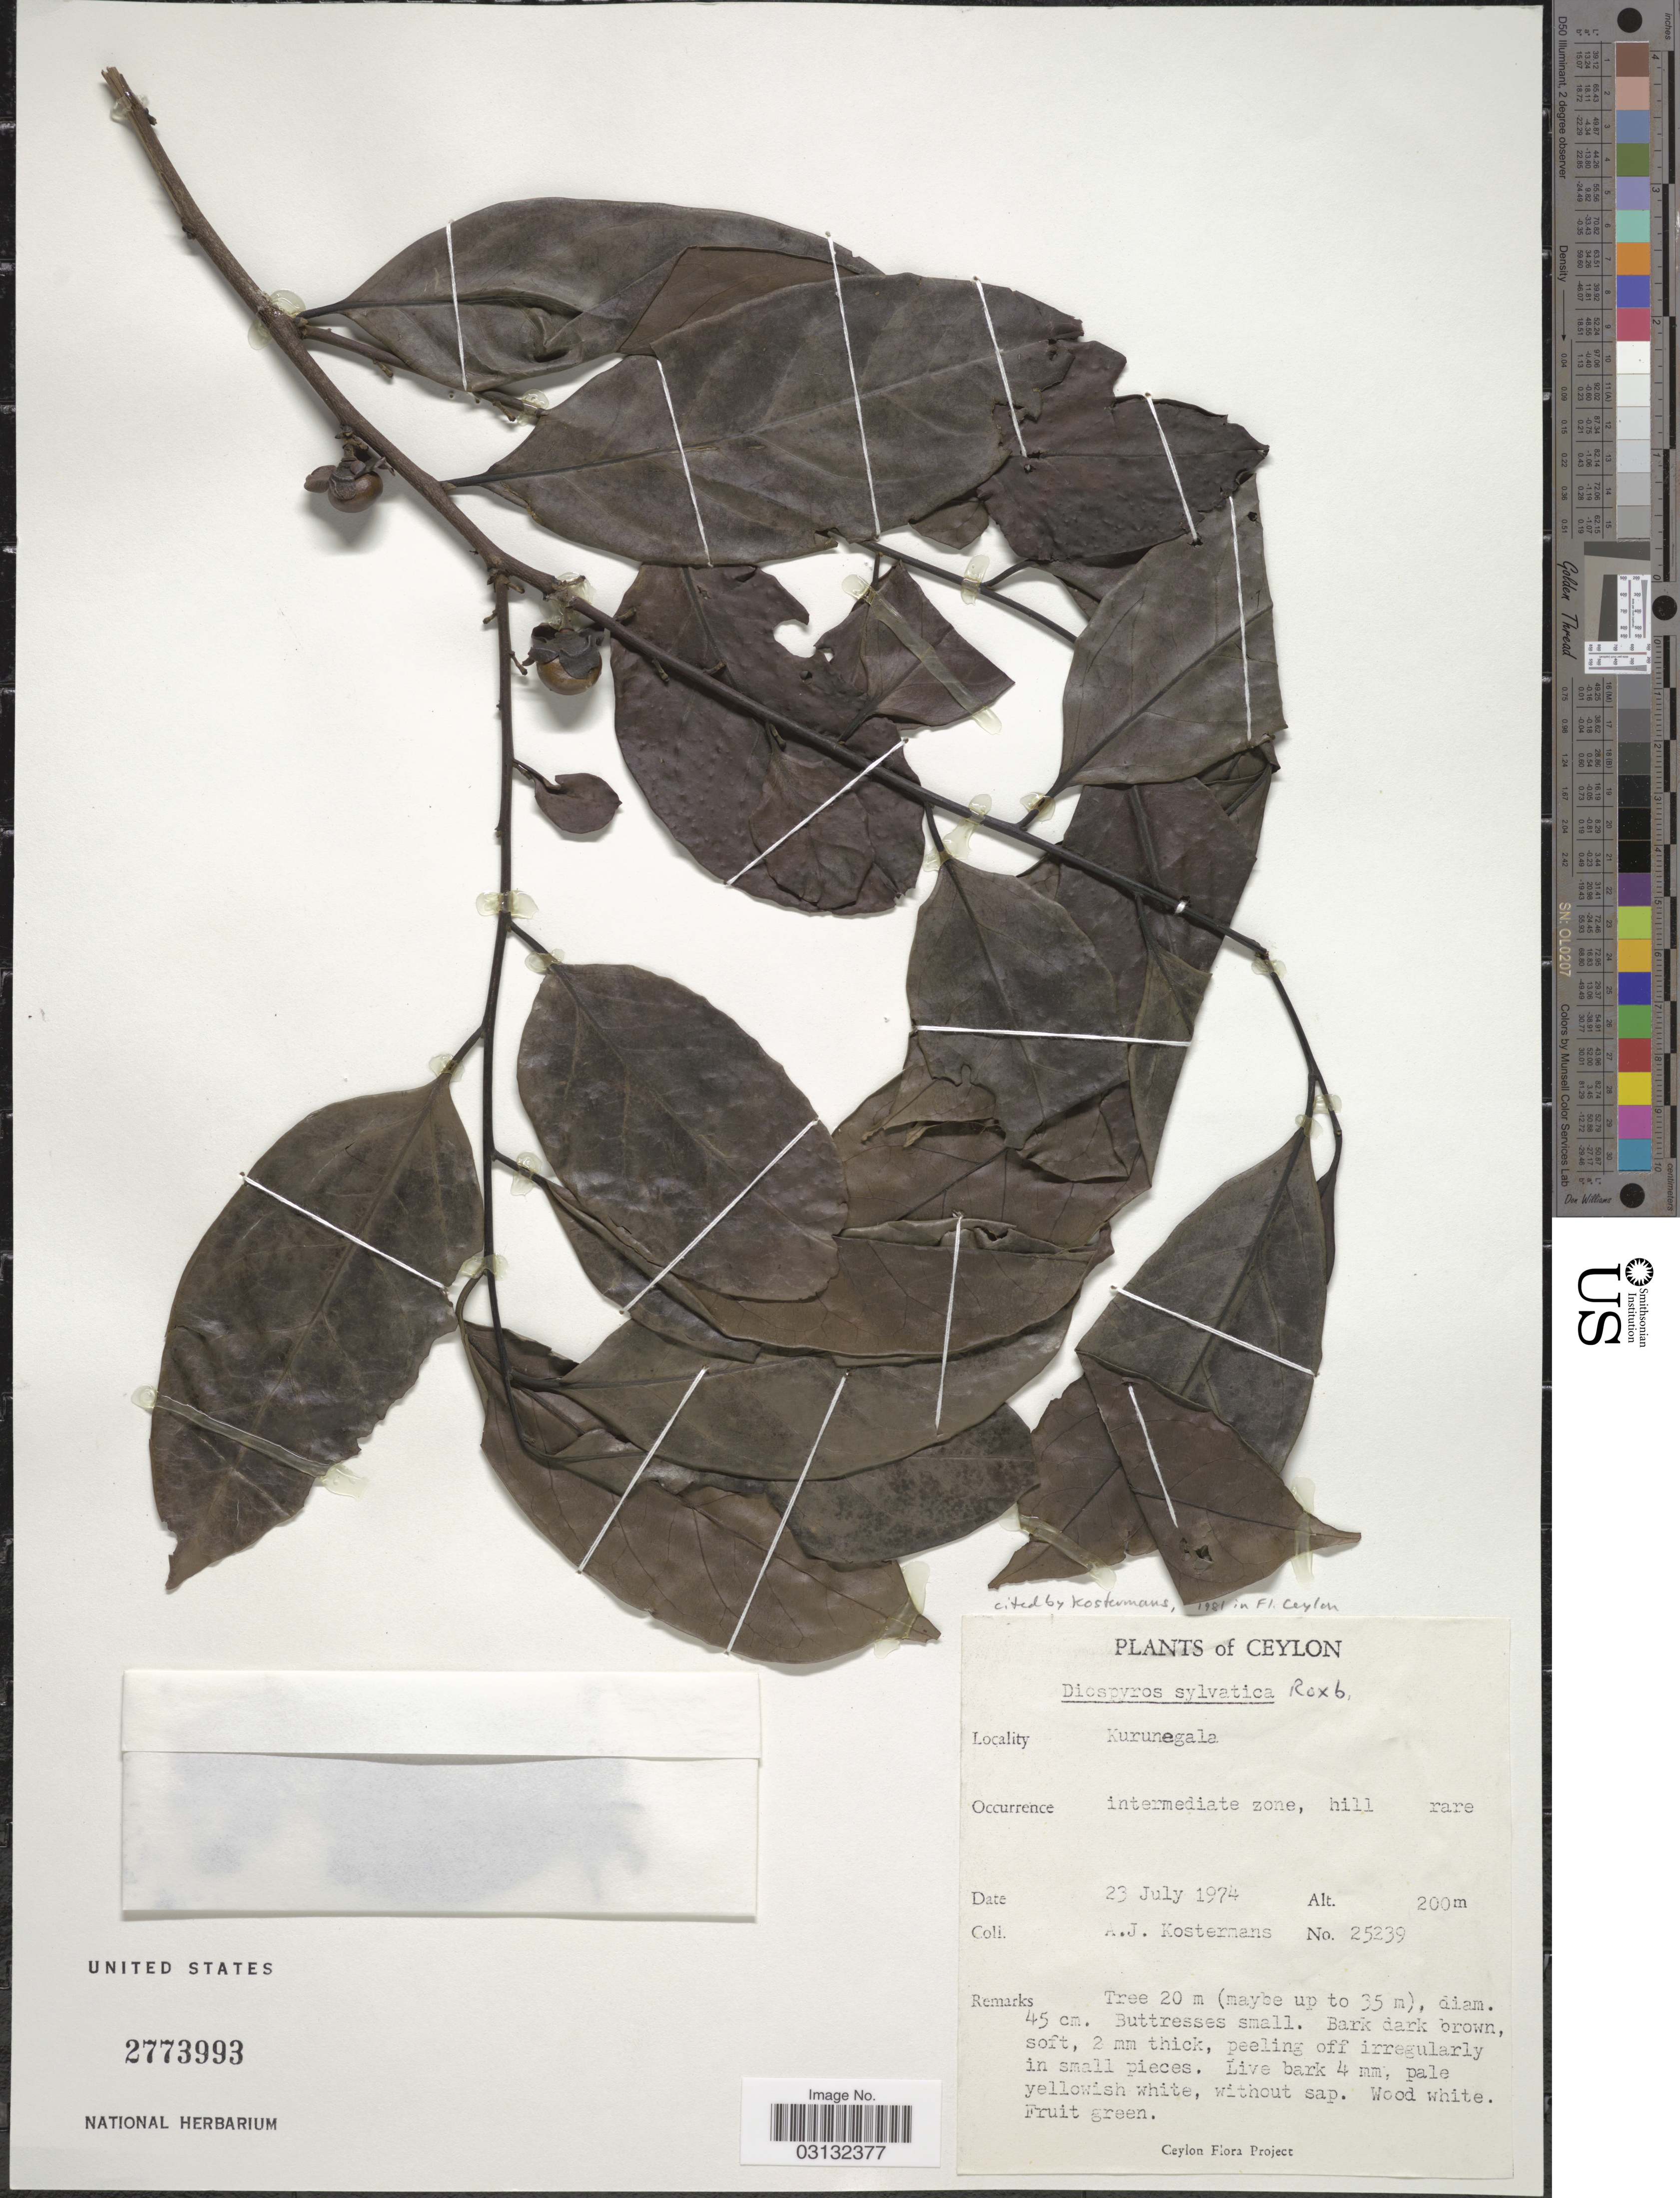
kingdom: Plantae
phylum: Tracheophyta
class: Magnoliopsida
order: Ericales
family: Ebenaceae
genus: Diospyros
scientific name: Diospyros sylvatica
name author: Roxb.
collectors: A. J. G. Kostermans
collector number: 25239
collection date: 1974-07-23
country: Sri Lanka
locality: Ceylon. Kurunegala. Intermediate zone.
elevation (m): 200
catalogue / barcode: US 2773993